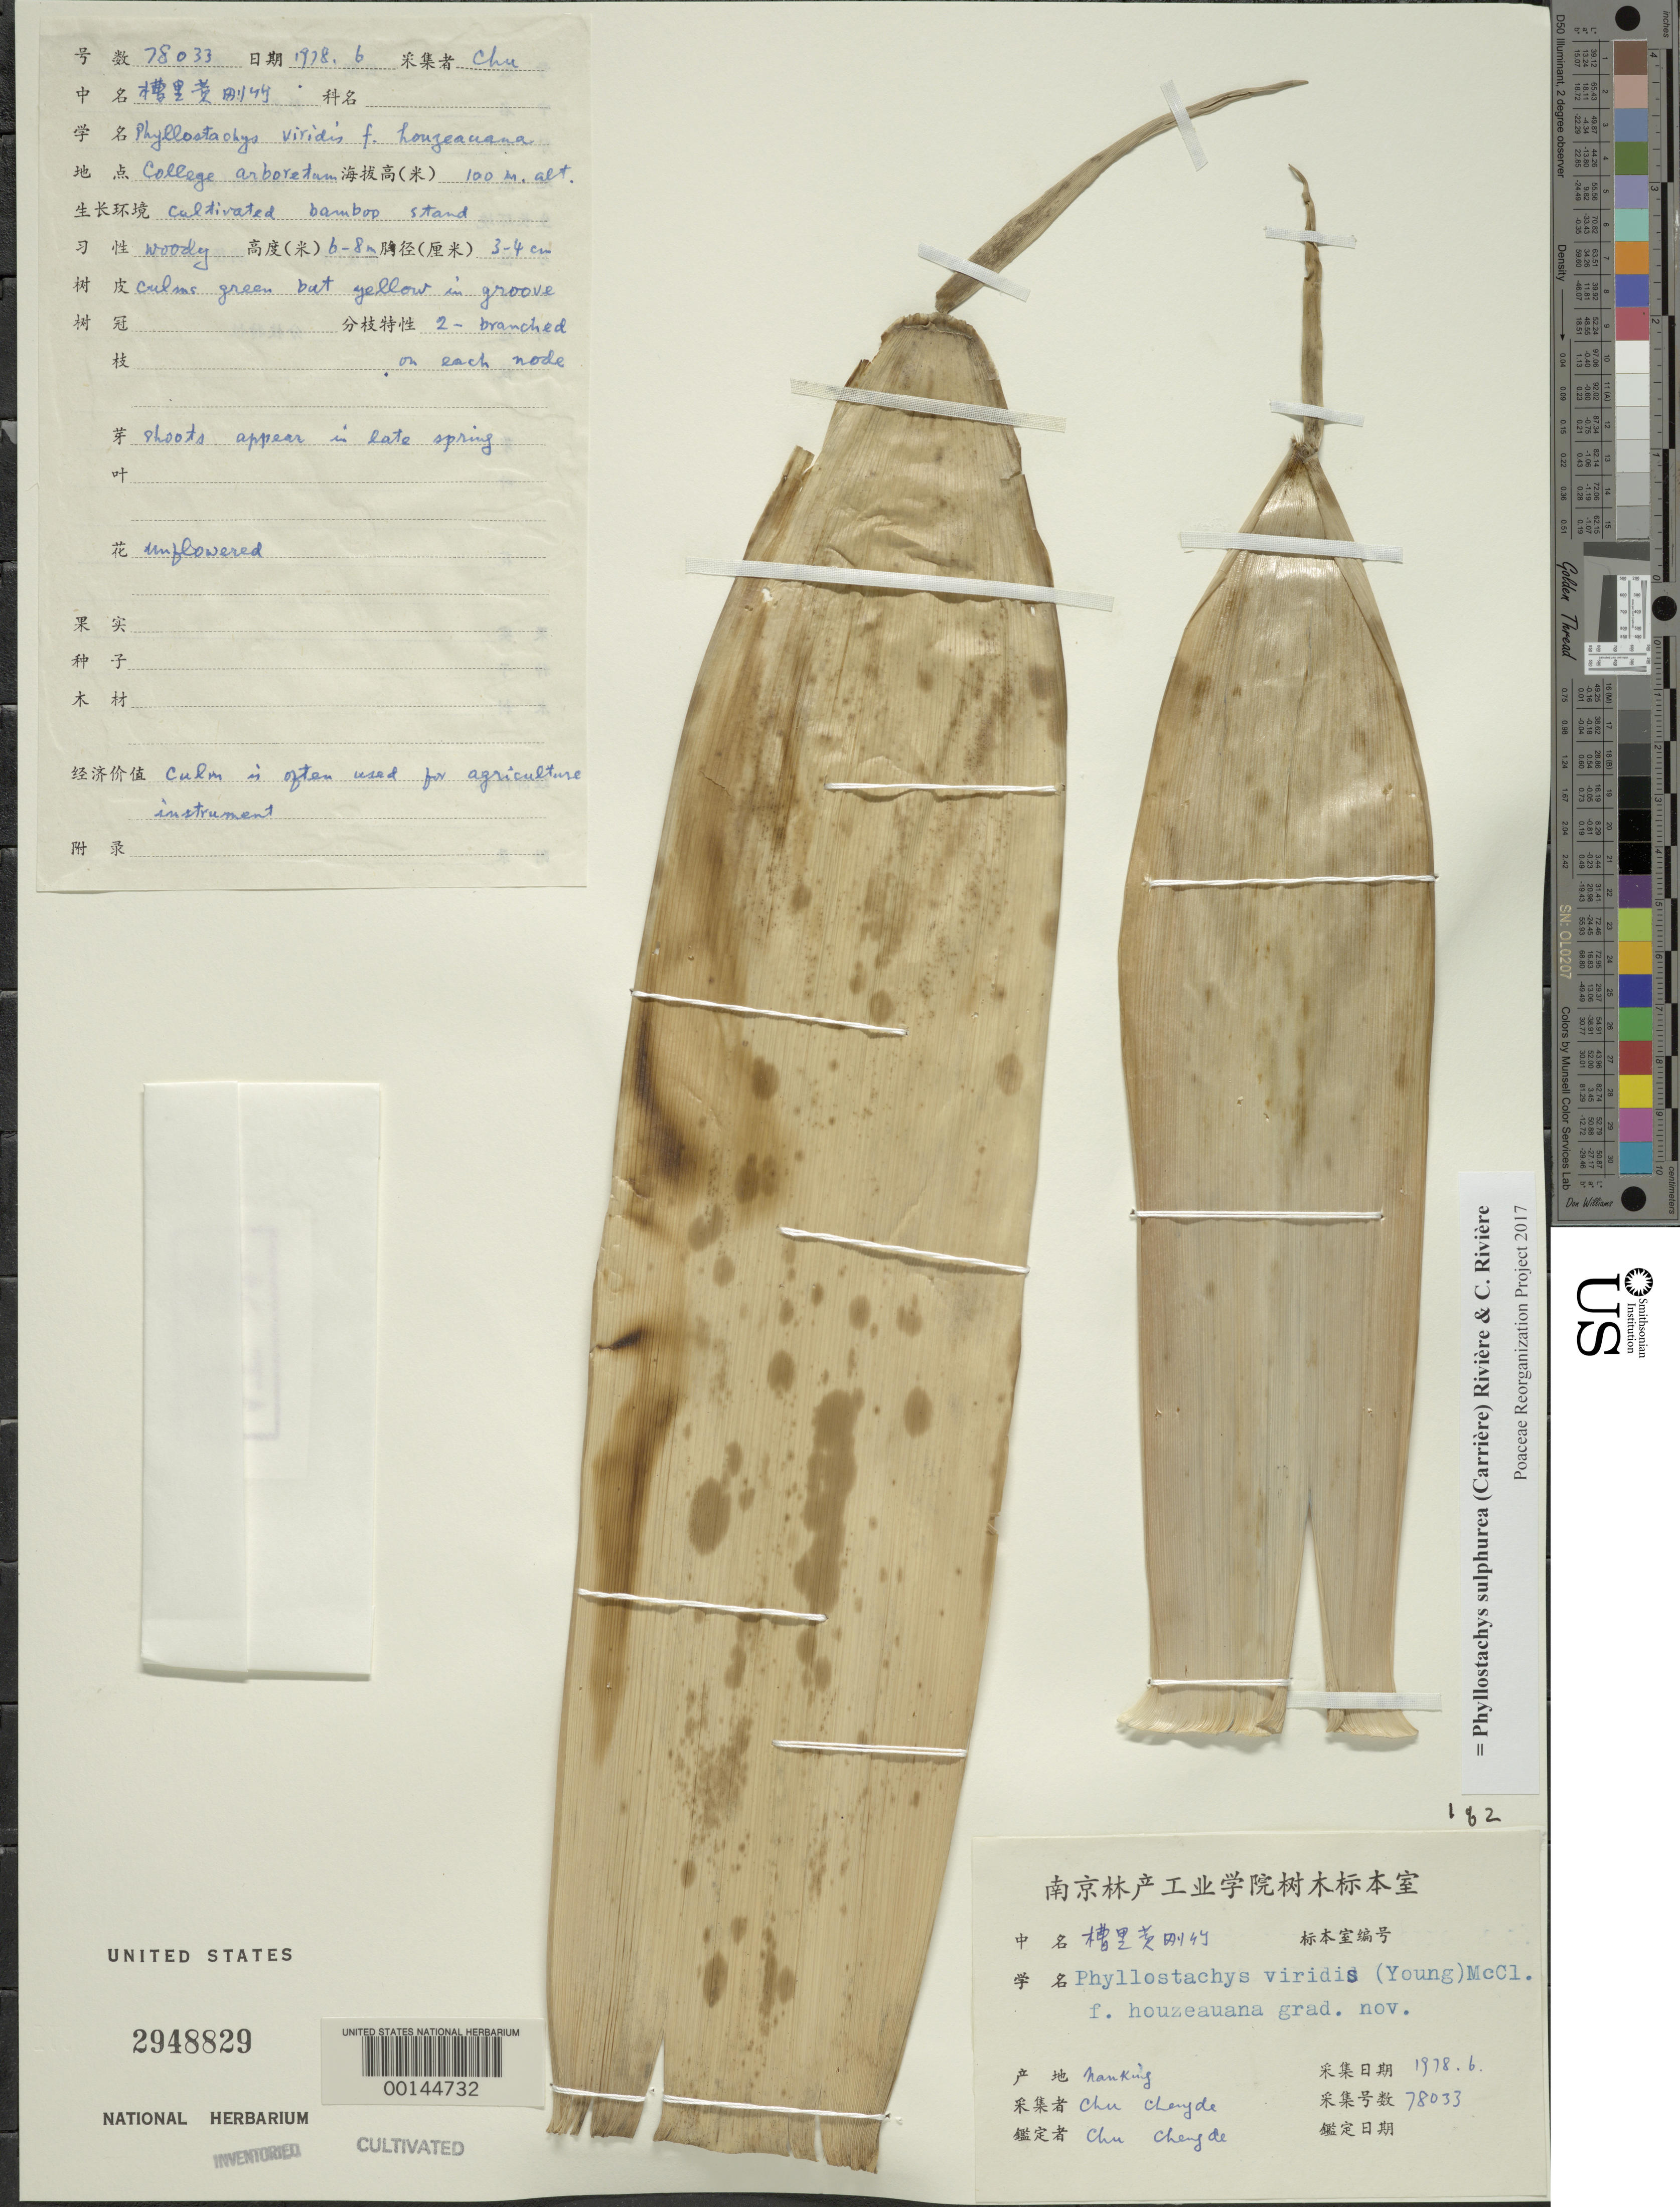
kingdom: Plantae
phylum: Tracheophyta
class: Liliopsida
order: Poales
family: Poaceae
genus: Phyllostachys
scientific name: Phyllostachys sulphurea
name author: (Carrière) Rivière & C. Rivière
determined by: Poaceae Reorganization Project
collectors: C. Chu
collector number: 78033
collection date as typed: Jun 1978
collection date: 1978-06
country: China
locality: Nanking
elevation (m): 100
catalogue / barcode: US 2948829